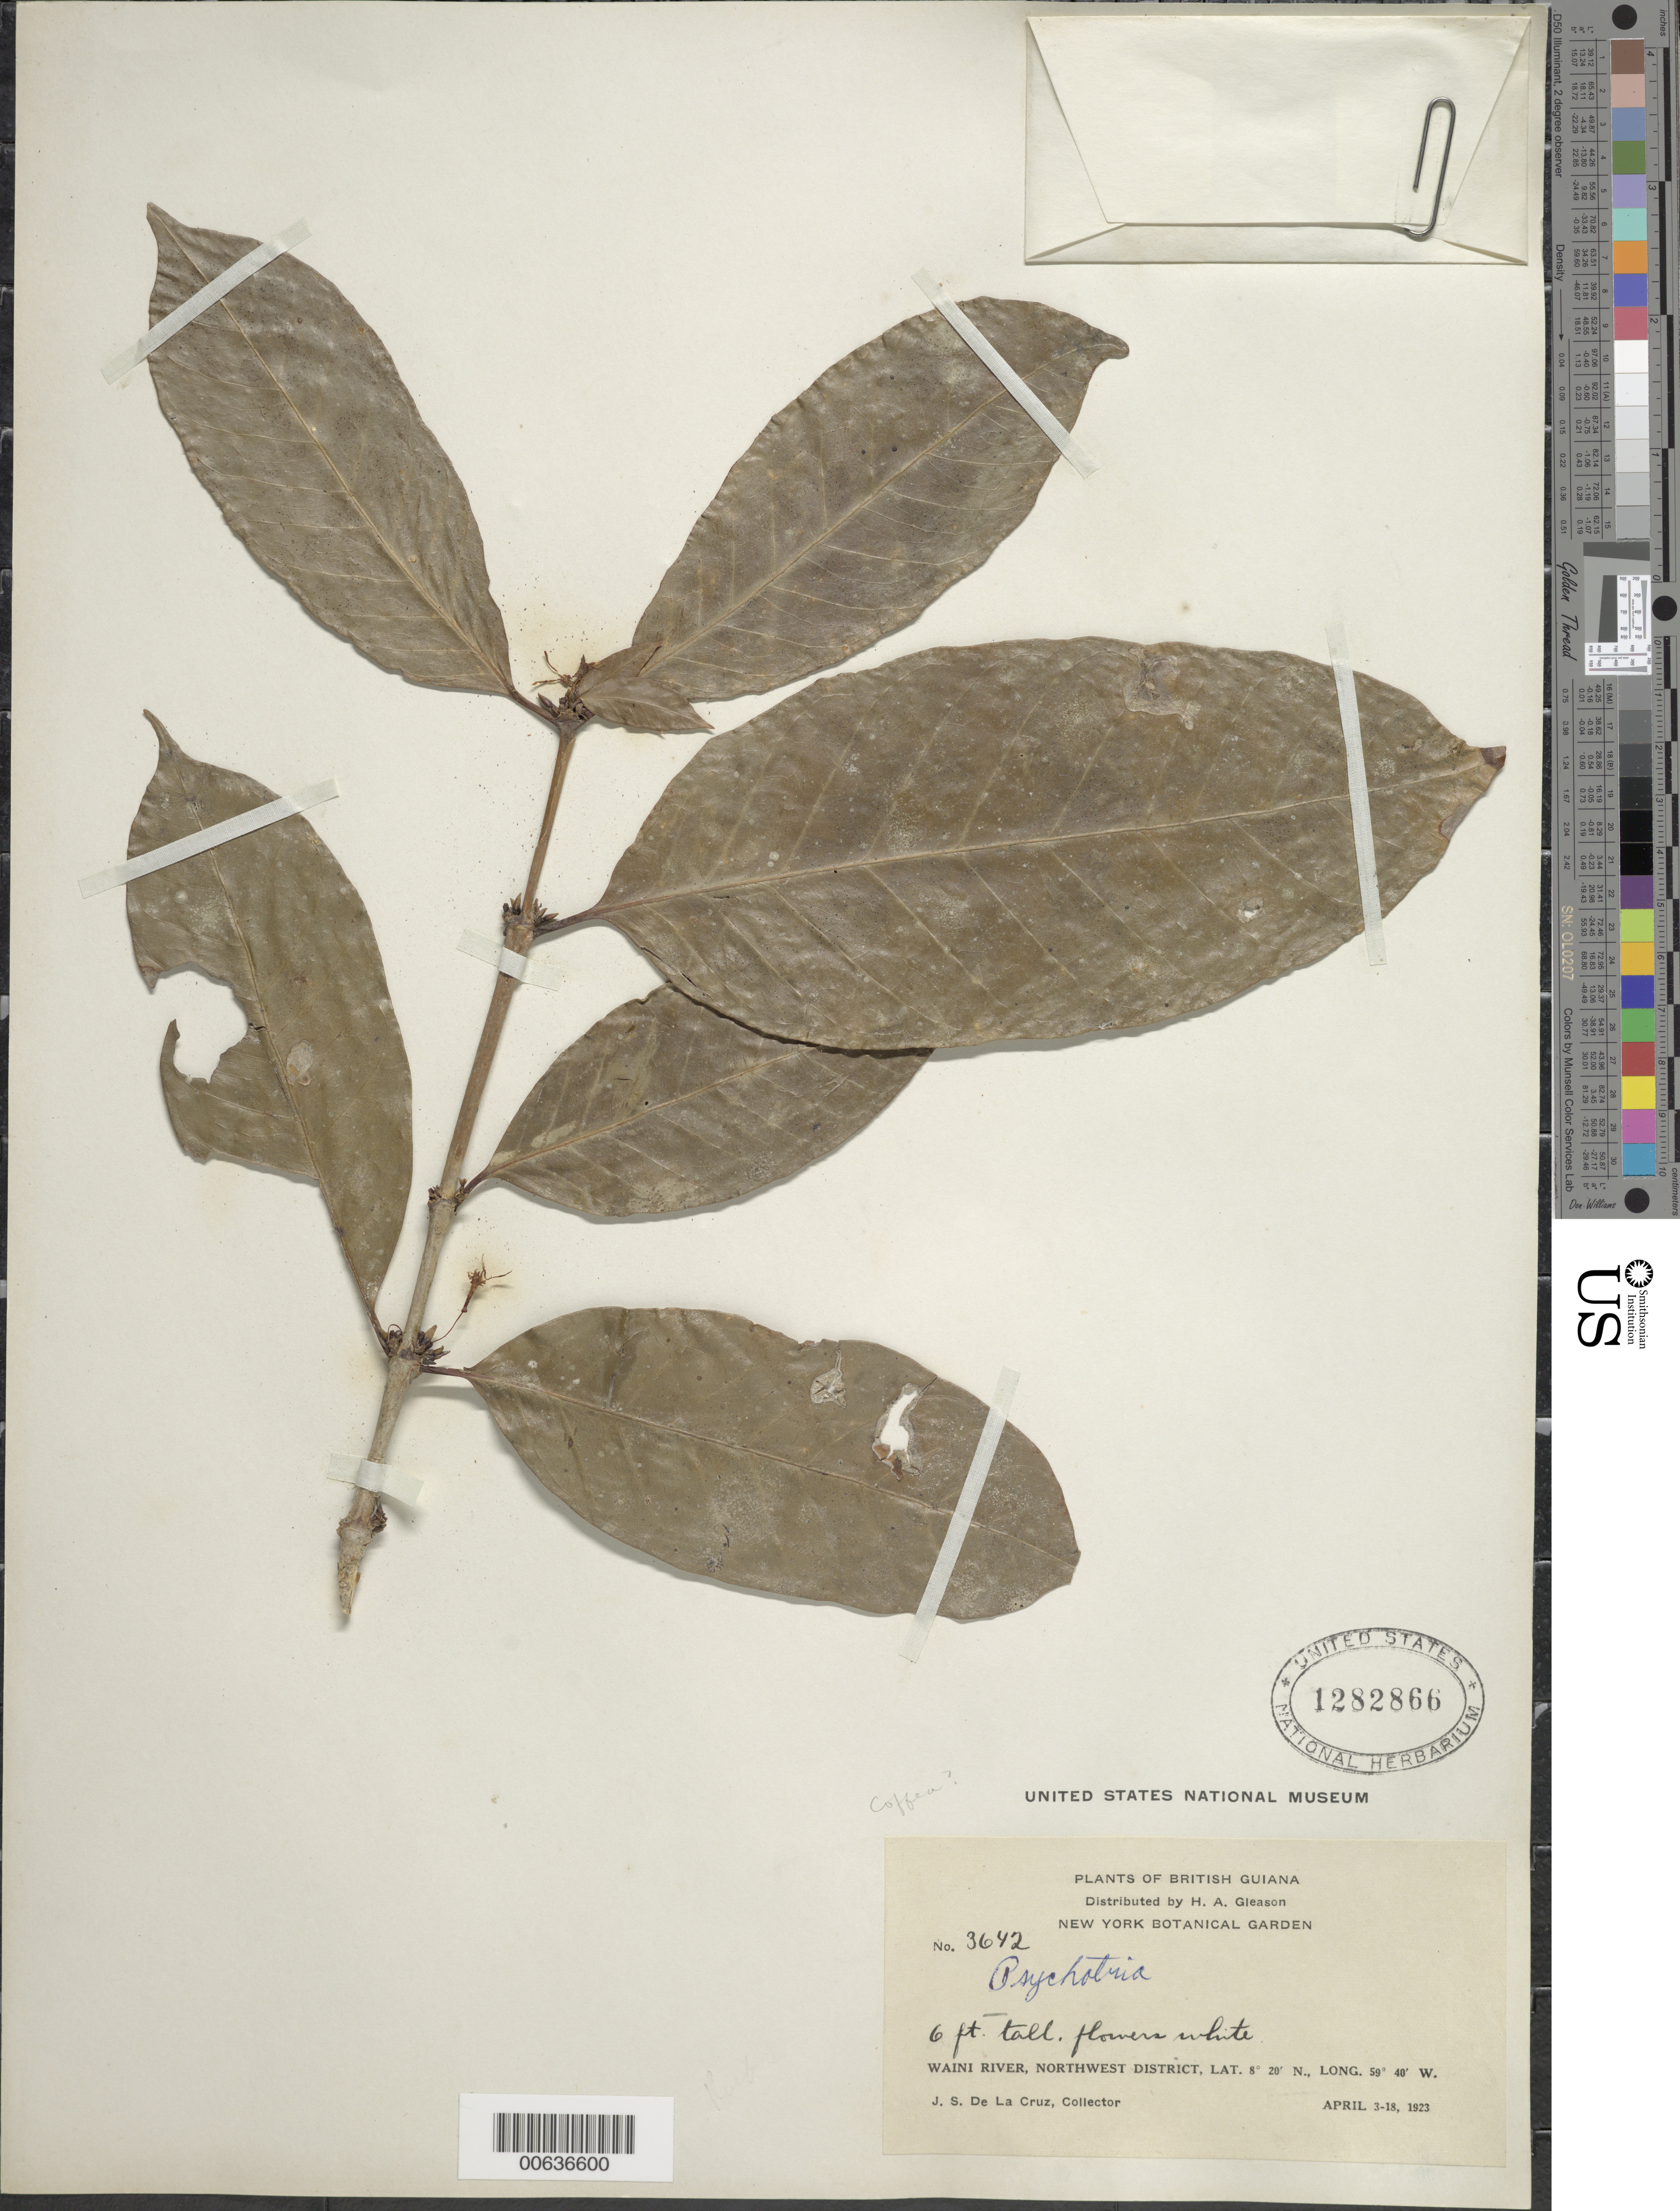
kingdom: Plantae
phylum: Tracheophyta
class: Magnoliopsida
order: Gentianales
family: Rubiaceae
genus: Coffea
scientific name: Coffea sp.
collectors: J. S. de la Cruz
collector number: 3642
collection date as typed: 3-Apr-23 to 18-Apr-23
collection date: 1923-04-03/1923-04-18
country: Guyana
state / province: Barima-Waini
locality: Waini R., NW District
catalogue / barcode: US 1282866